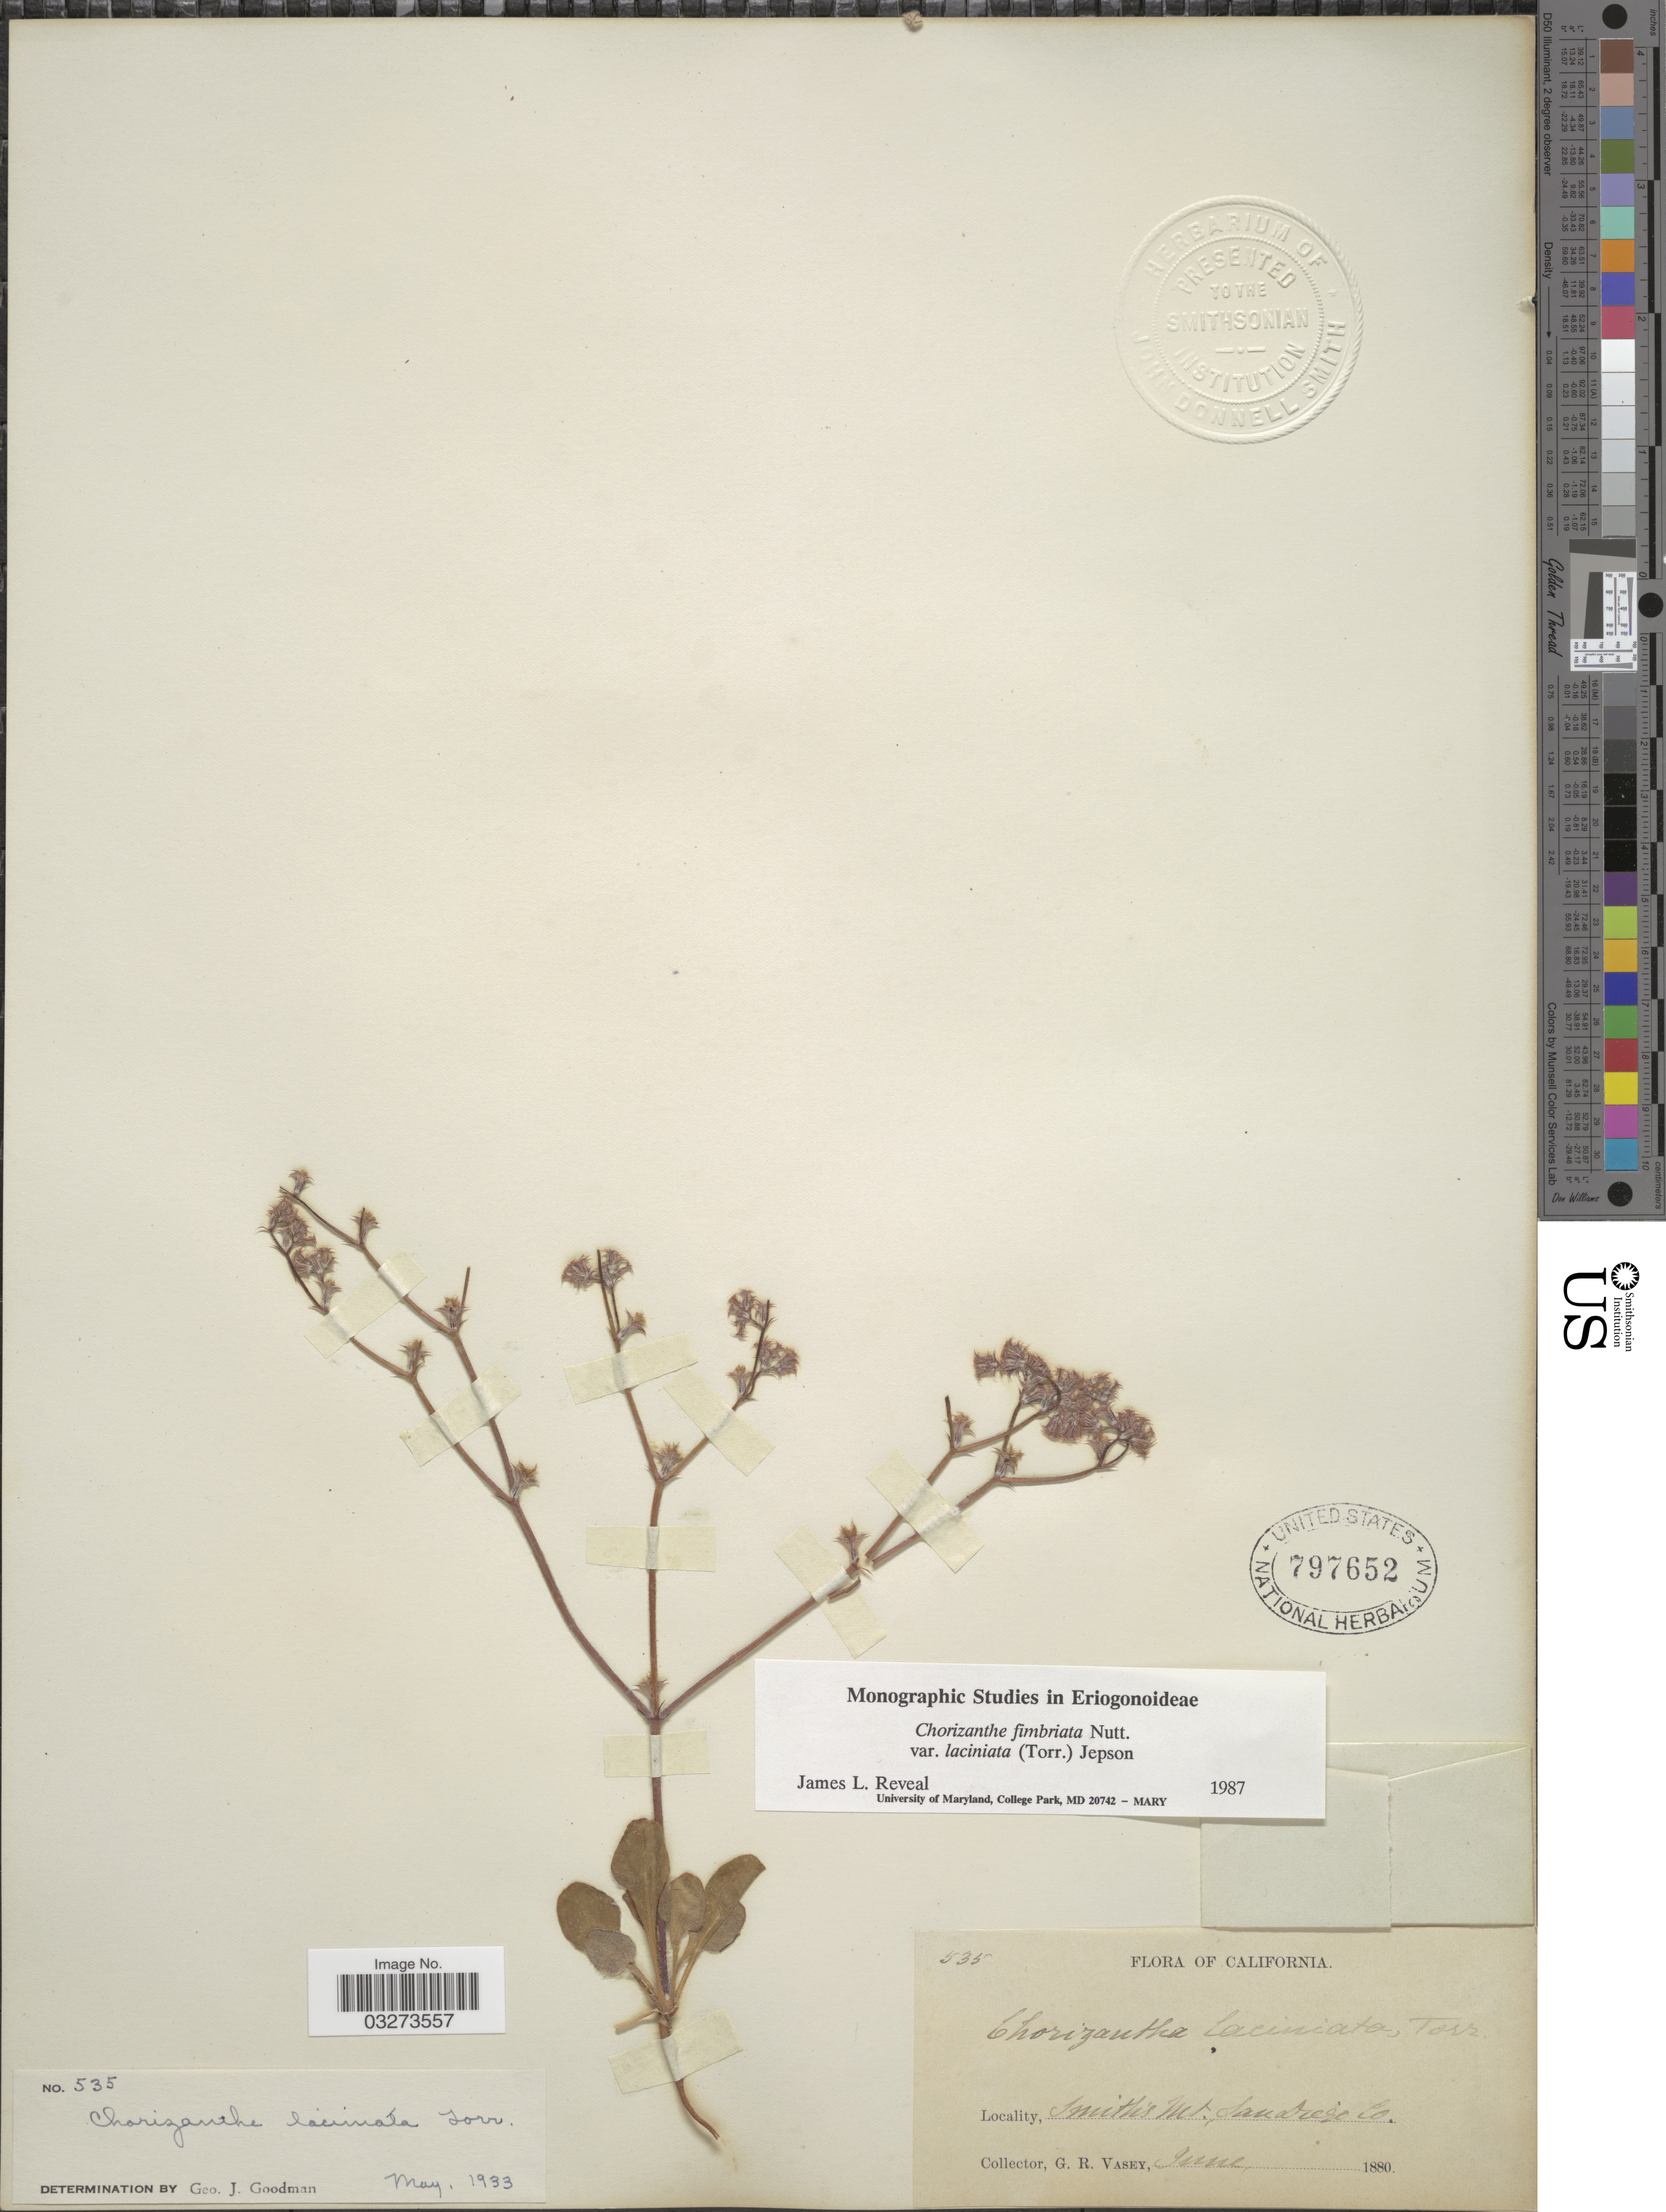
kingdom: Plantae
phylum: Tracheophyta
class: Magnoliopsida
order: Caryophyllales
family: Polygonaceae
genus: Chorizanthe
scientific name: Chorizanthe fimbriata var. laciniata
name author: Nutt.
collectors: G. R. Vasey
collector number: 535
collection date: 1880-06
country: United States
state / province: California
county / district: San Diego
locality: Smith's Mt., San Diego Co.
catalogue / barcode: US 797652